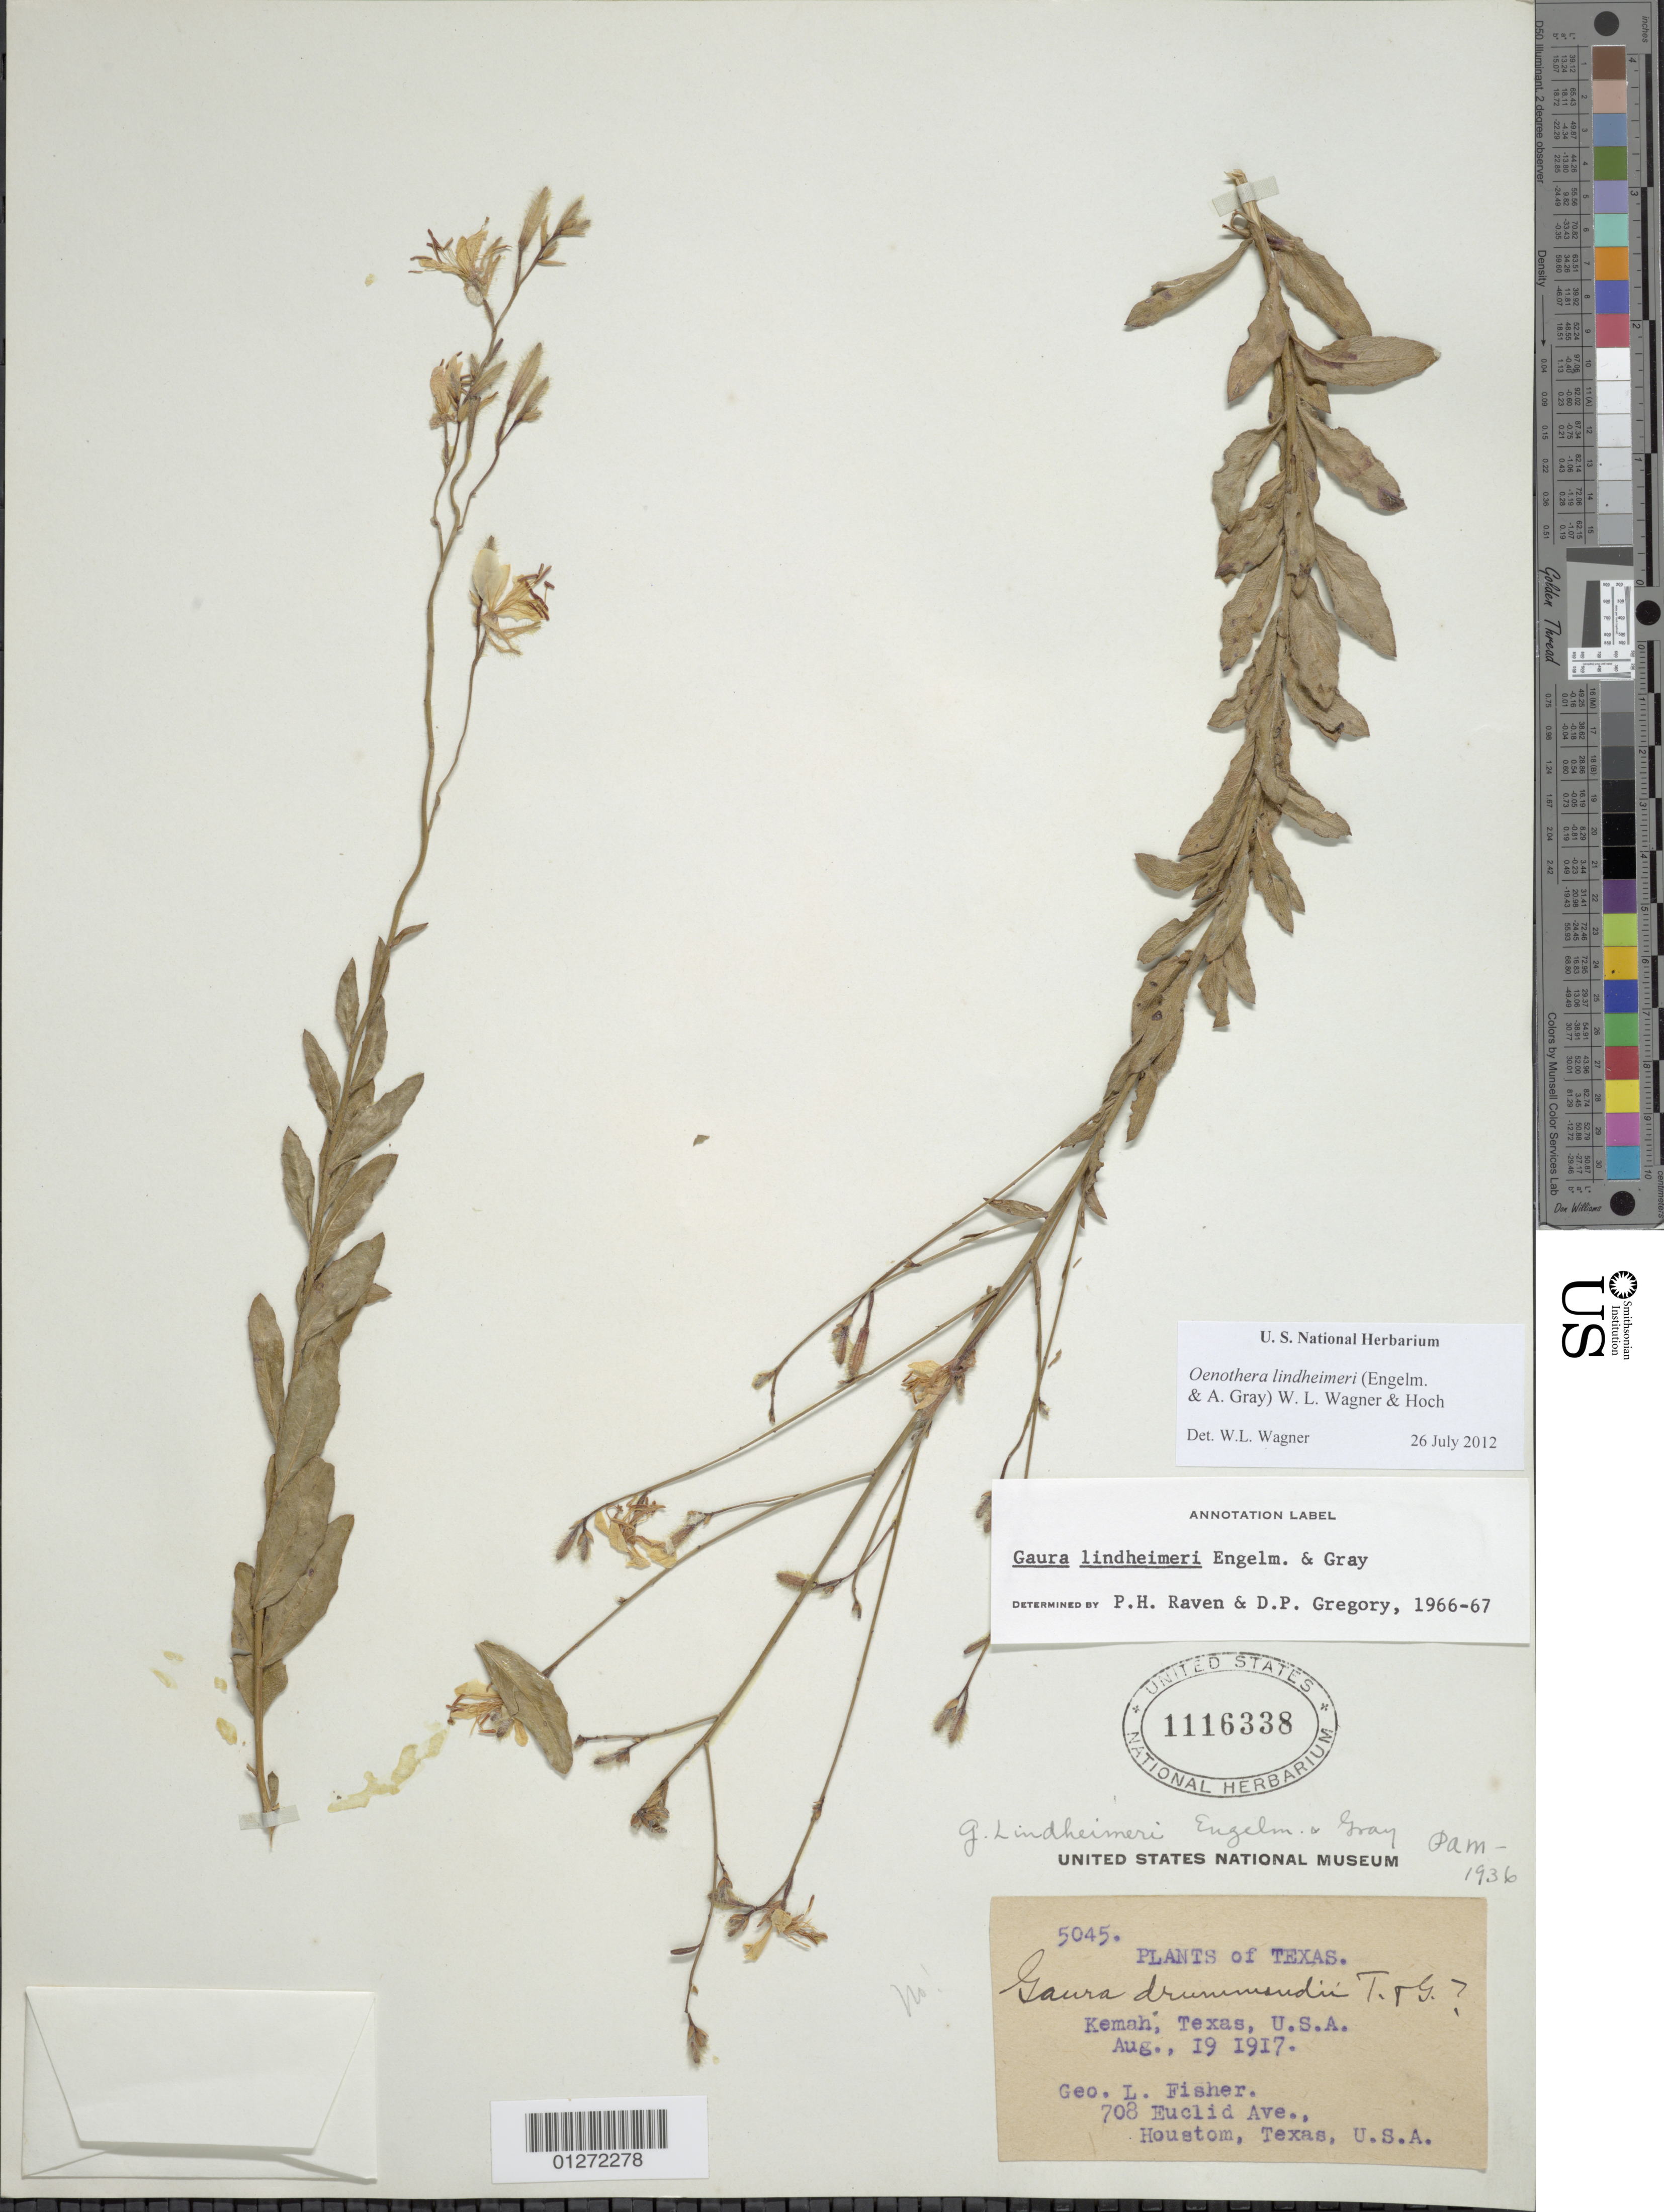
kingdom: Plantae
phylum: Tracheophyta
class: Magnoliopsida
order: Myrtales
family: Onagraceae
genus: Oenothera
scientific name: Oenothera lindheimeri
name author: (Engelm. & A. Gray) W.L. Wagner & Hoch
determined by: Wagner, W. L., (BOT), Smithsonian Institution - National Museum of Natural History (UNITED STATES)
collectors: G. L. Fisher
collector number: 5045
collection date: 1917-08-19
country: United States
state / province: Texas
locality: Kemah.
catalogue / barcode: US 1116338